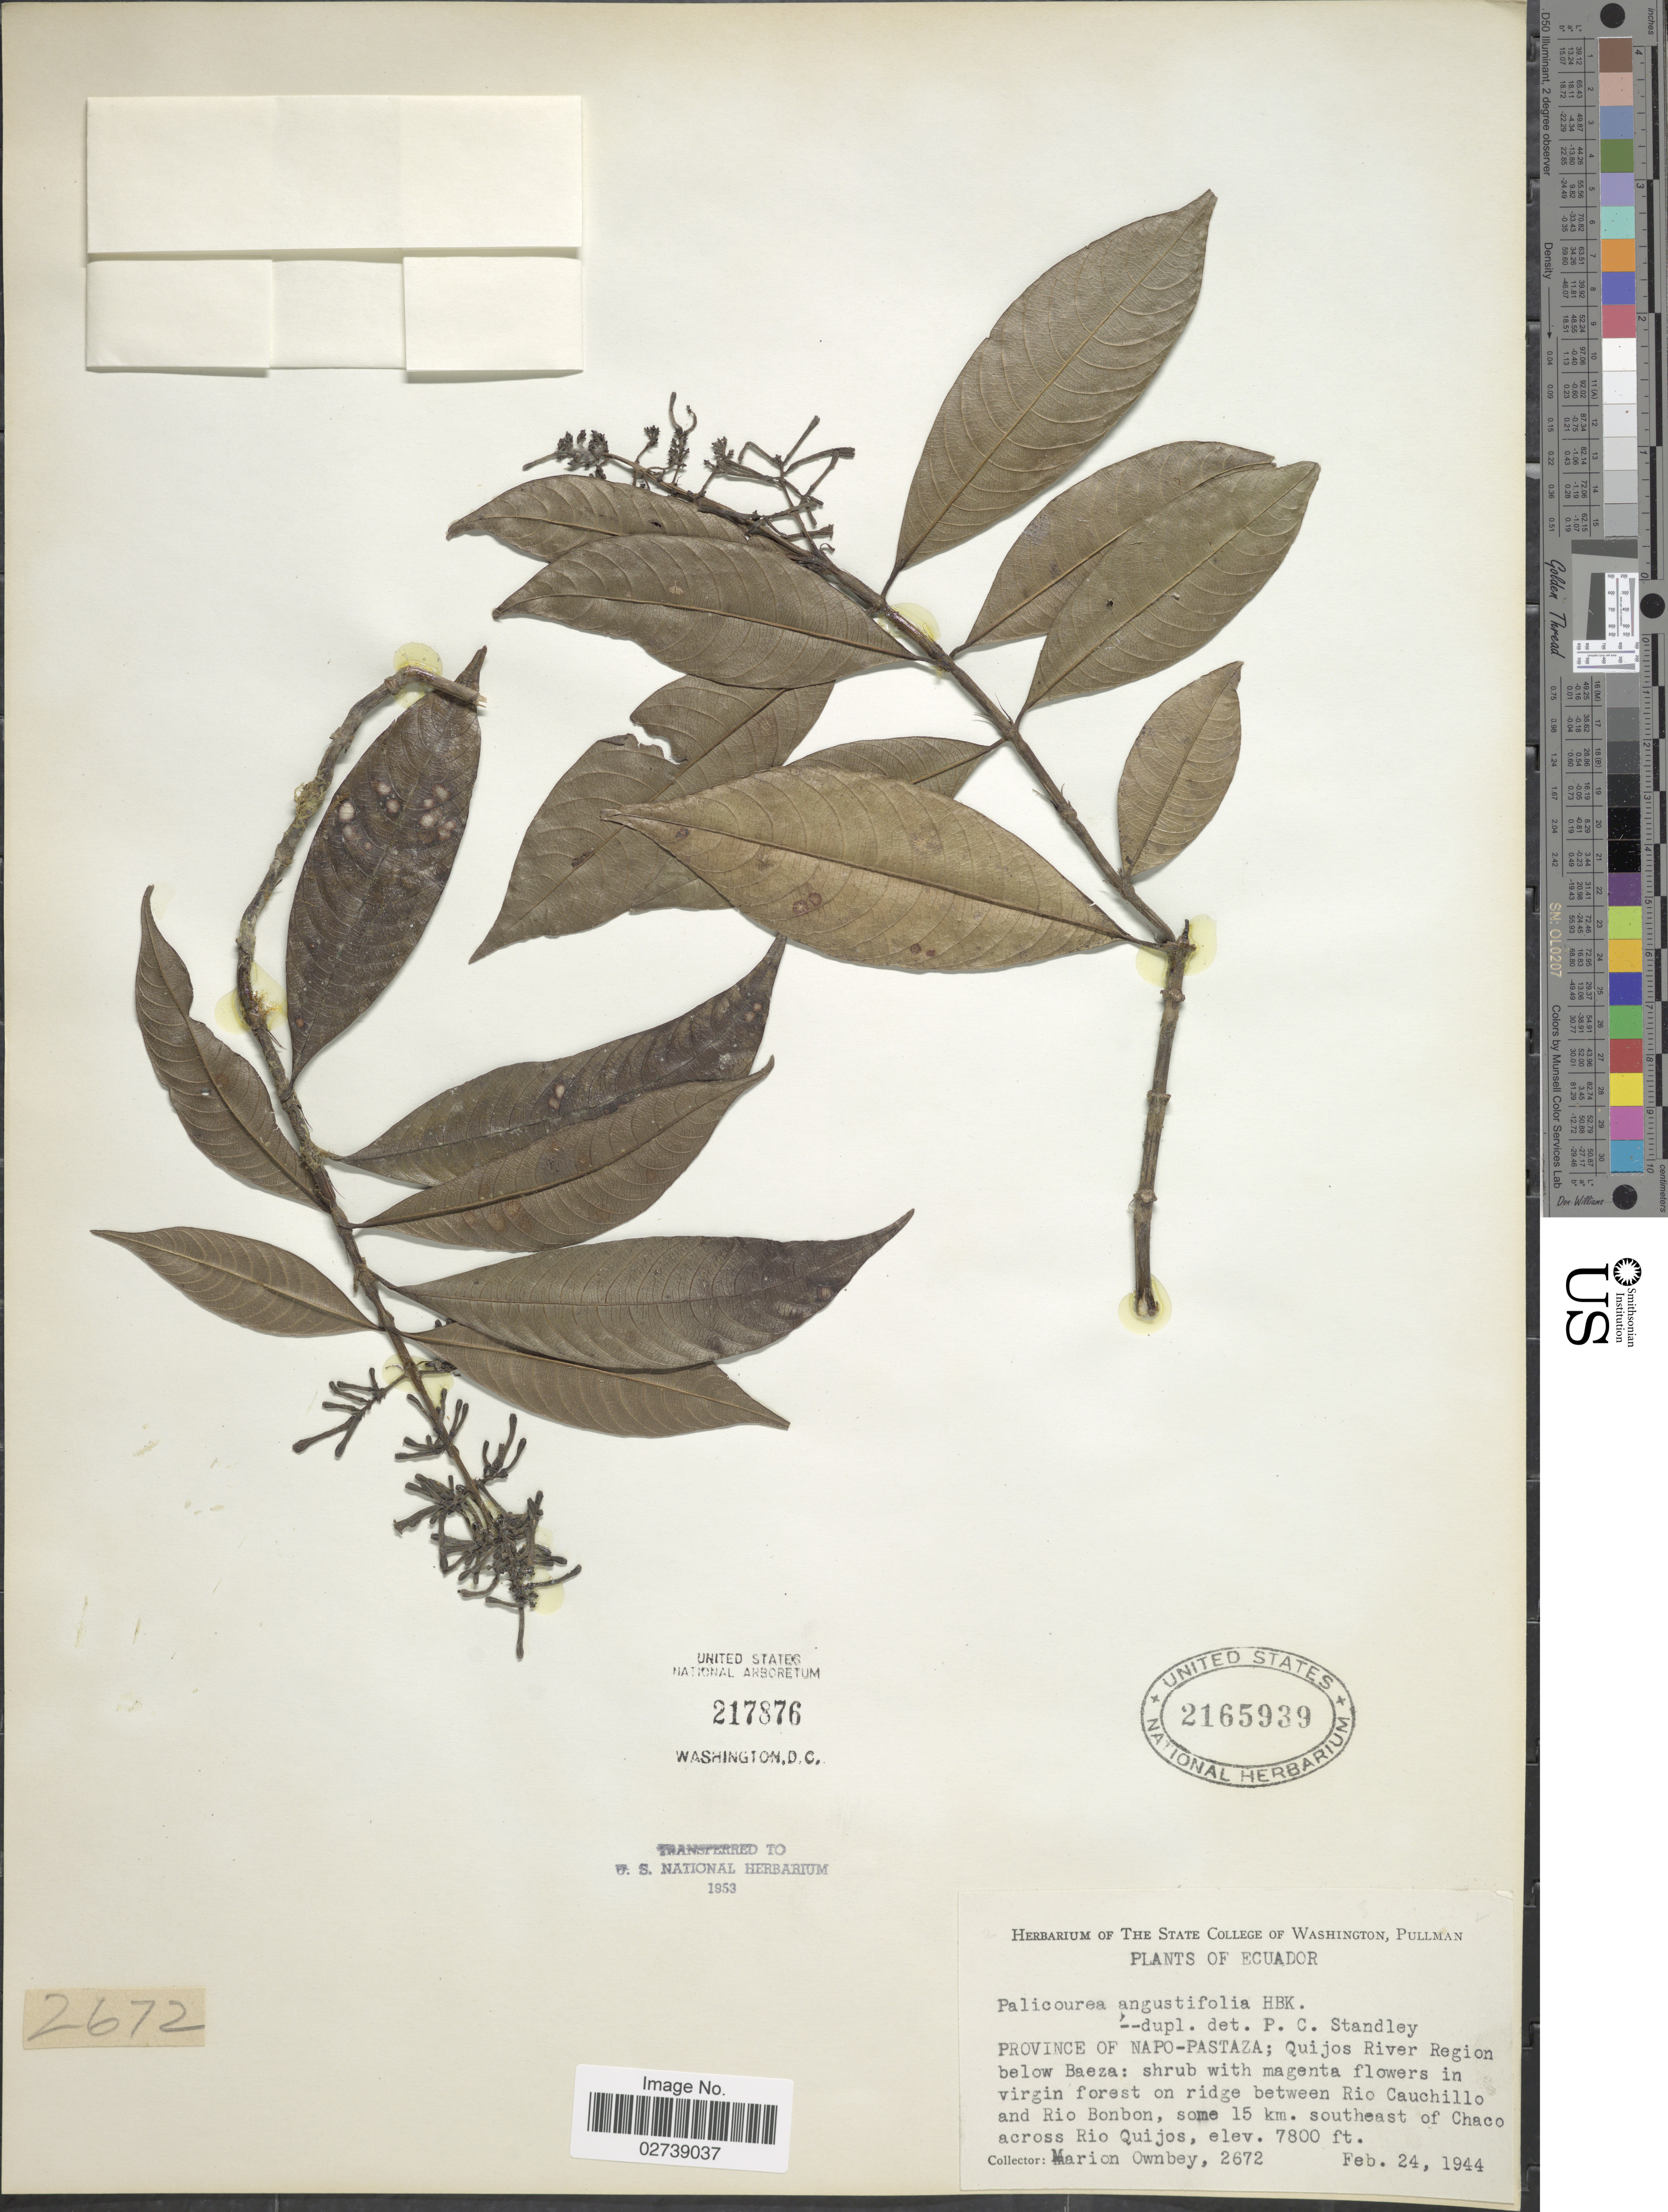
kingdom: Plantae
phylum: Tracheophyta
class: Magnoliopsida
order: Gentianales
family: Rubiaceae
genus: Palicourea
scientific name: Palicourea angustifolia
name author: Kunth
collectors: F. M. Ownbey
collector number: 2672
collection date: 1944-02-24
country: Ecuador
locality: Province of Napo-Pastaza; Quijos River Region below Baeza: shrub with magenta flowers in virgin forest on ridge between Rio Cauchillo and Rio Bonbon, some 15 km. southeast of Chaco across Rio Quijos.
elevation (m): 2377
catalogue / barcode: US 2165939